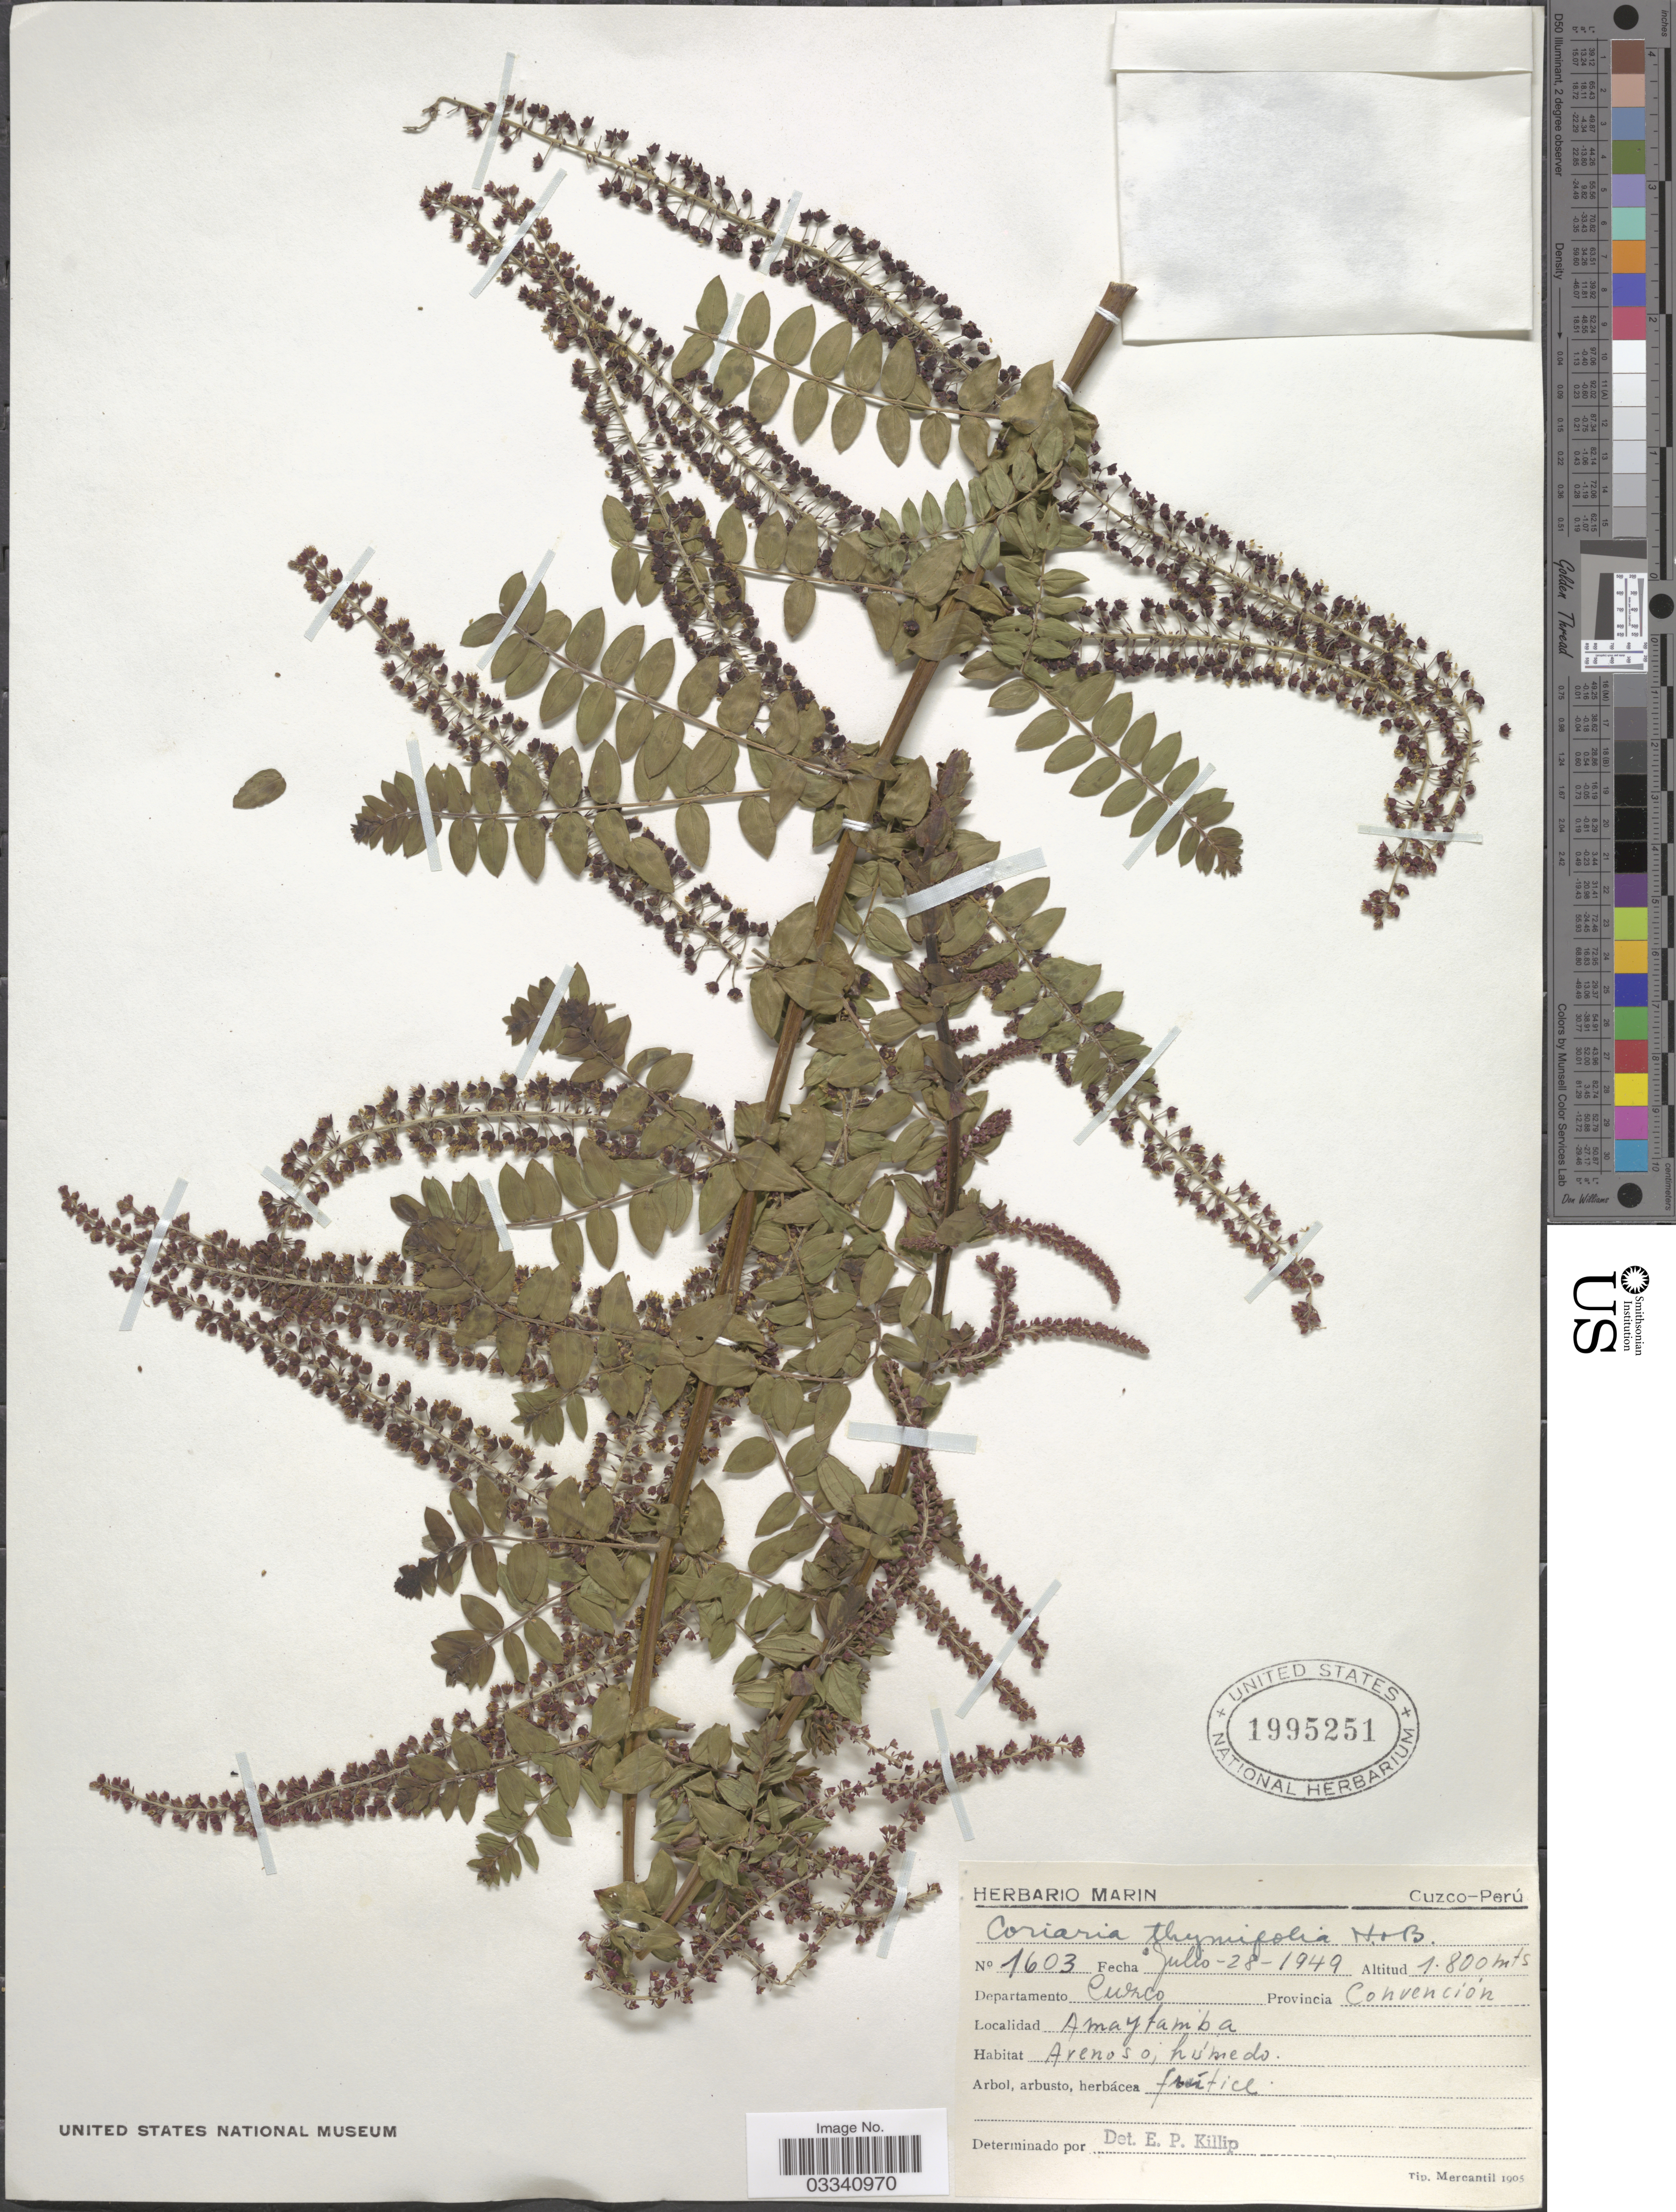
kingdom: Plantae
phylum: Tracheophyta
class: Magnoliopsida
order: Cucurbitales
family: Coriariaceae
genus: Coriaria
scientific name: Coriaria ruscifolia subsp. microphylla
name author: (Poir.) L.E. Skog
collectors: ex herb. Marin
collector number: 1603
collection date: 1949-07-28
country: Peru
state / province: Cusco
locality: Departamento Cuzco, Provincia Convención, Amaybamba.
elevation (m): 1800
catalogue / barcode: US 1995251